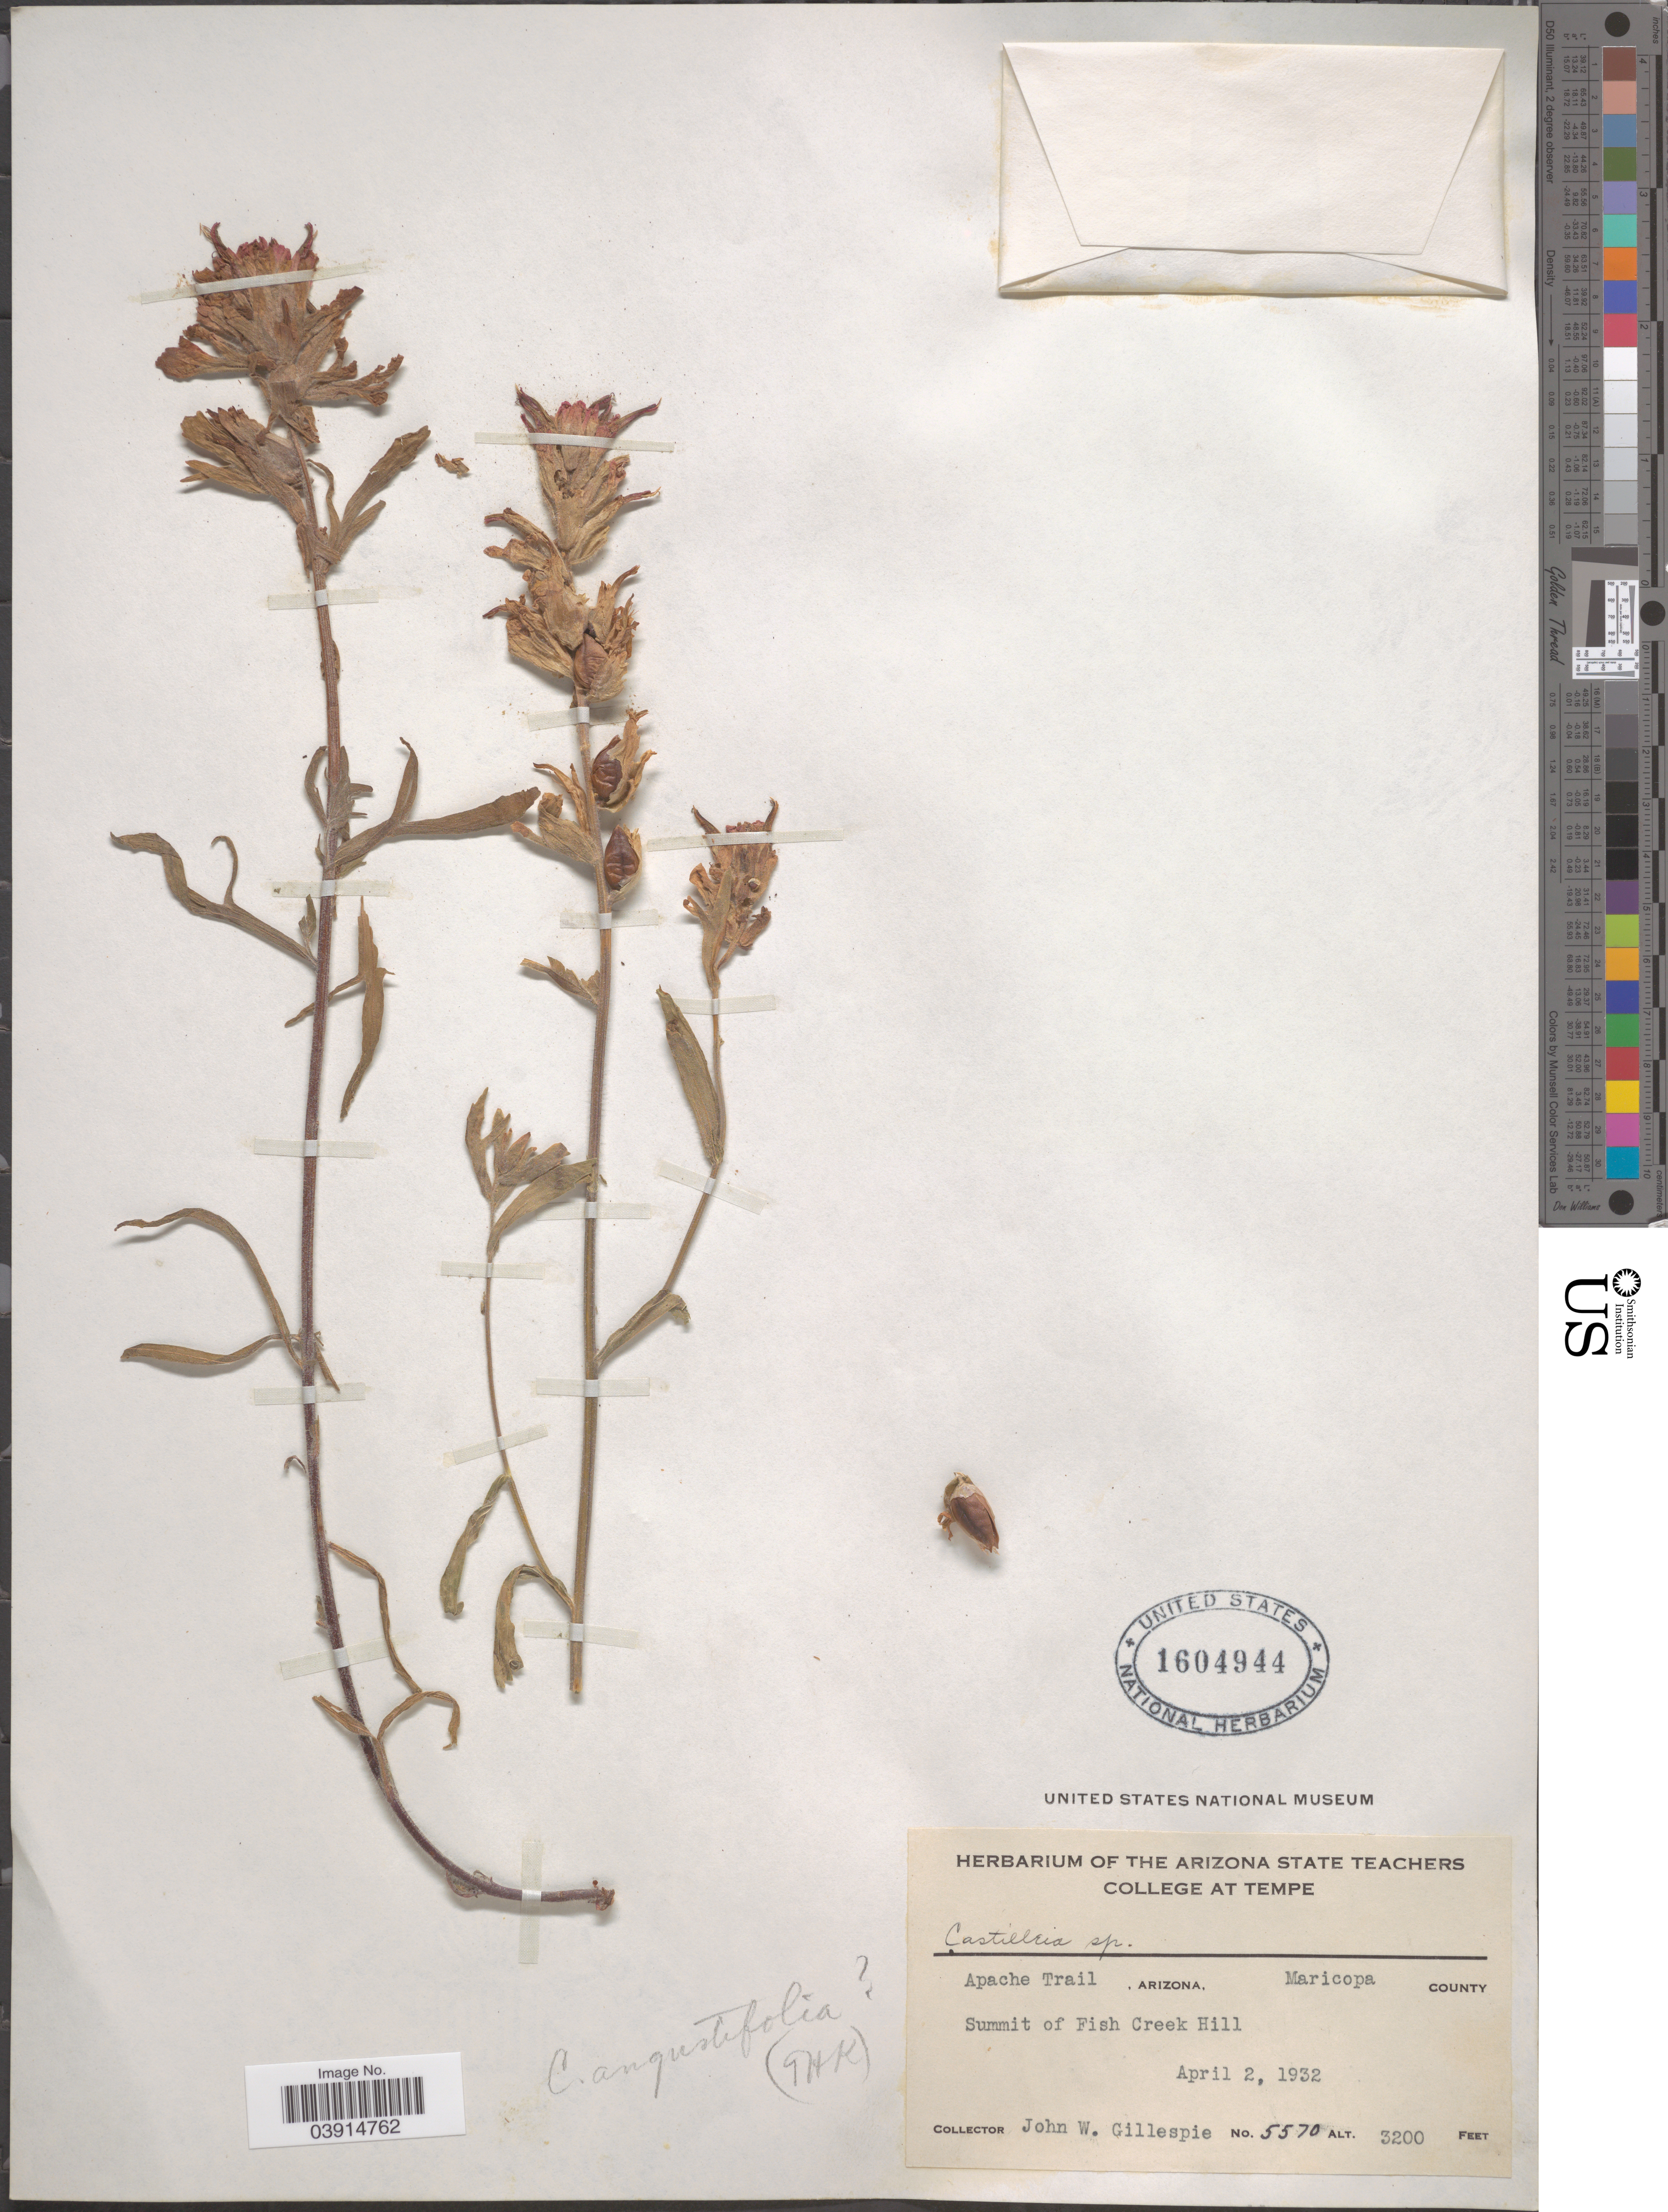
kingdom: Plantae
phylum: Tracheophyta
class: Magnoliopsida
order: Lamiales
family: Orobanchaceae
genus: Castilleja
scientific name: Castilleja sp.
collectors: J. W. Gillespie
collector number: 5570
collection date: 1932-04-02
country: United States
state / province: Arizona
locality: Apache Trail. Maricopa County. Summit of Fish Creek Hill.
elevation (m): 975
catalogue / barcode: US 1604944